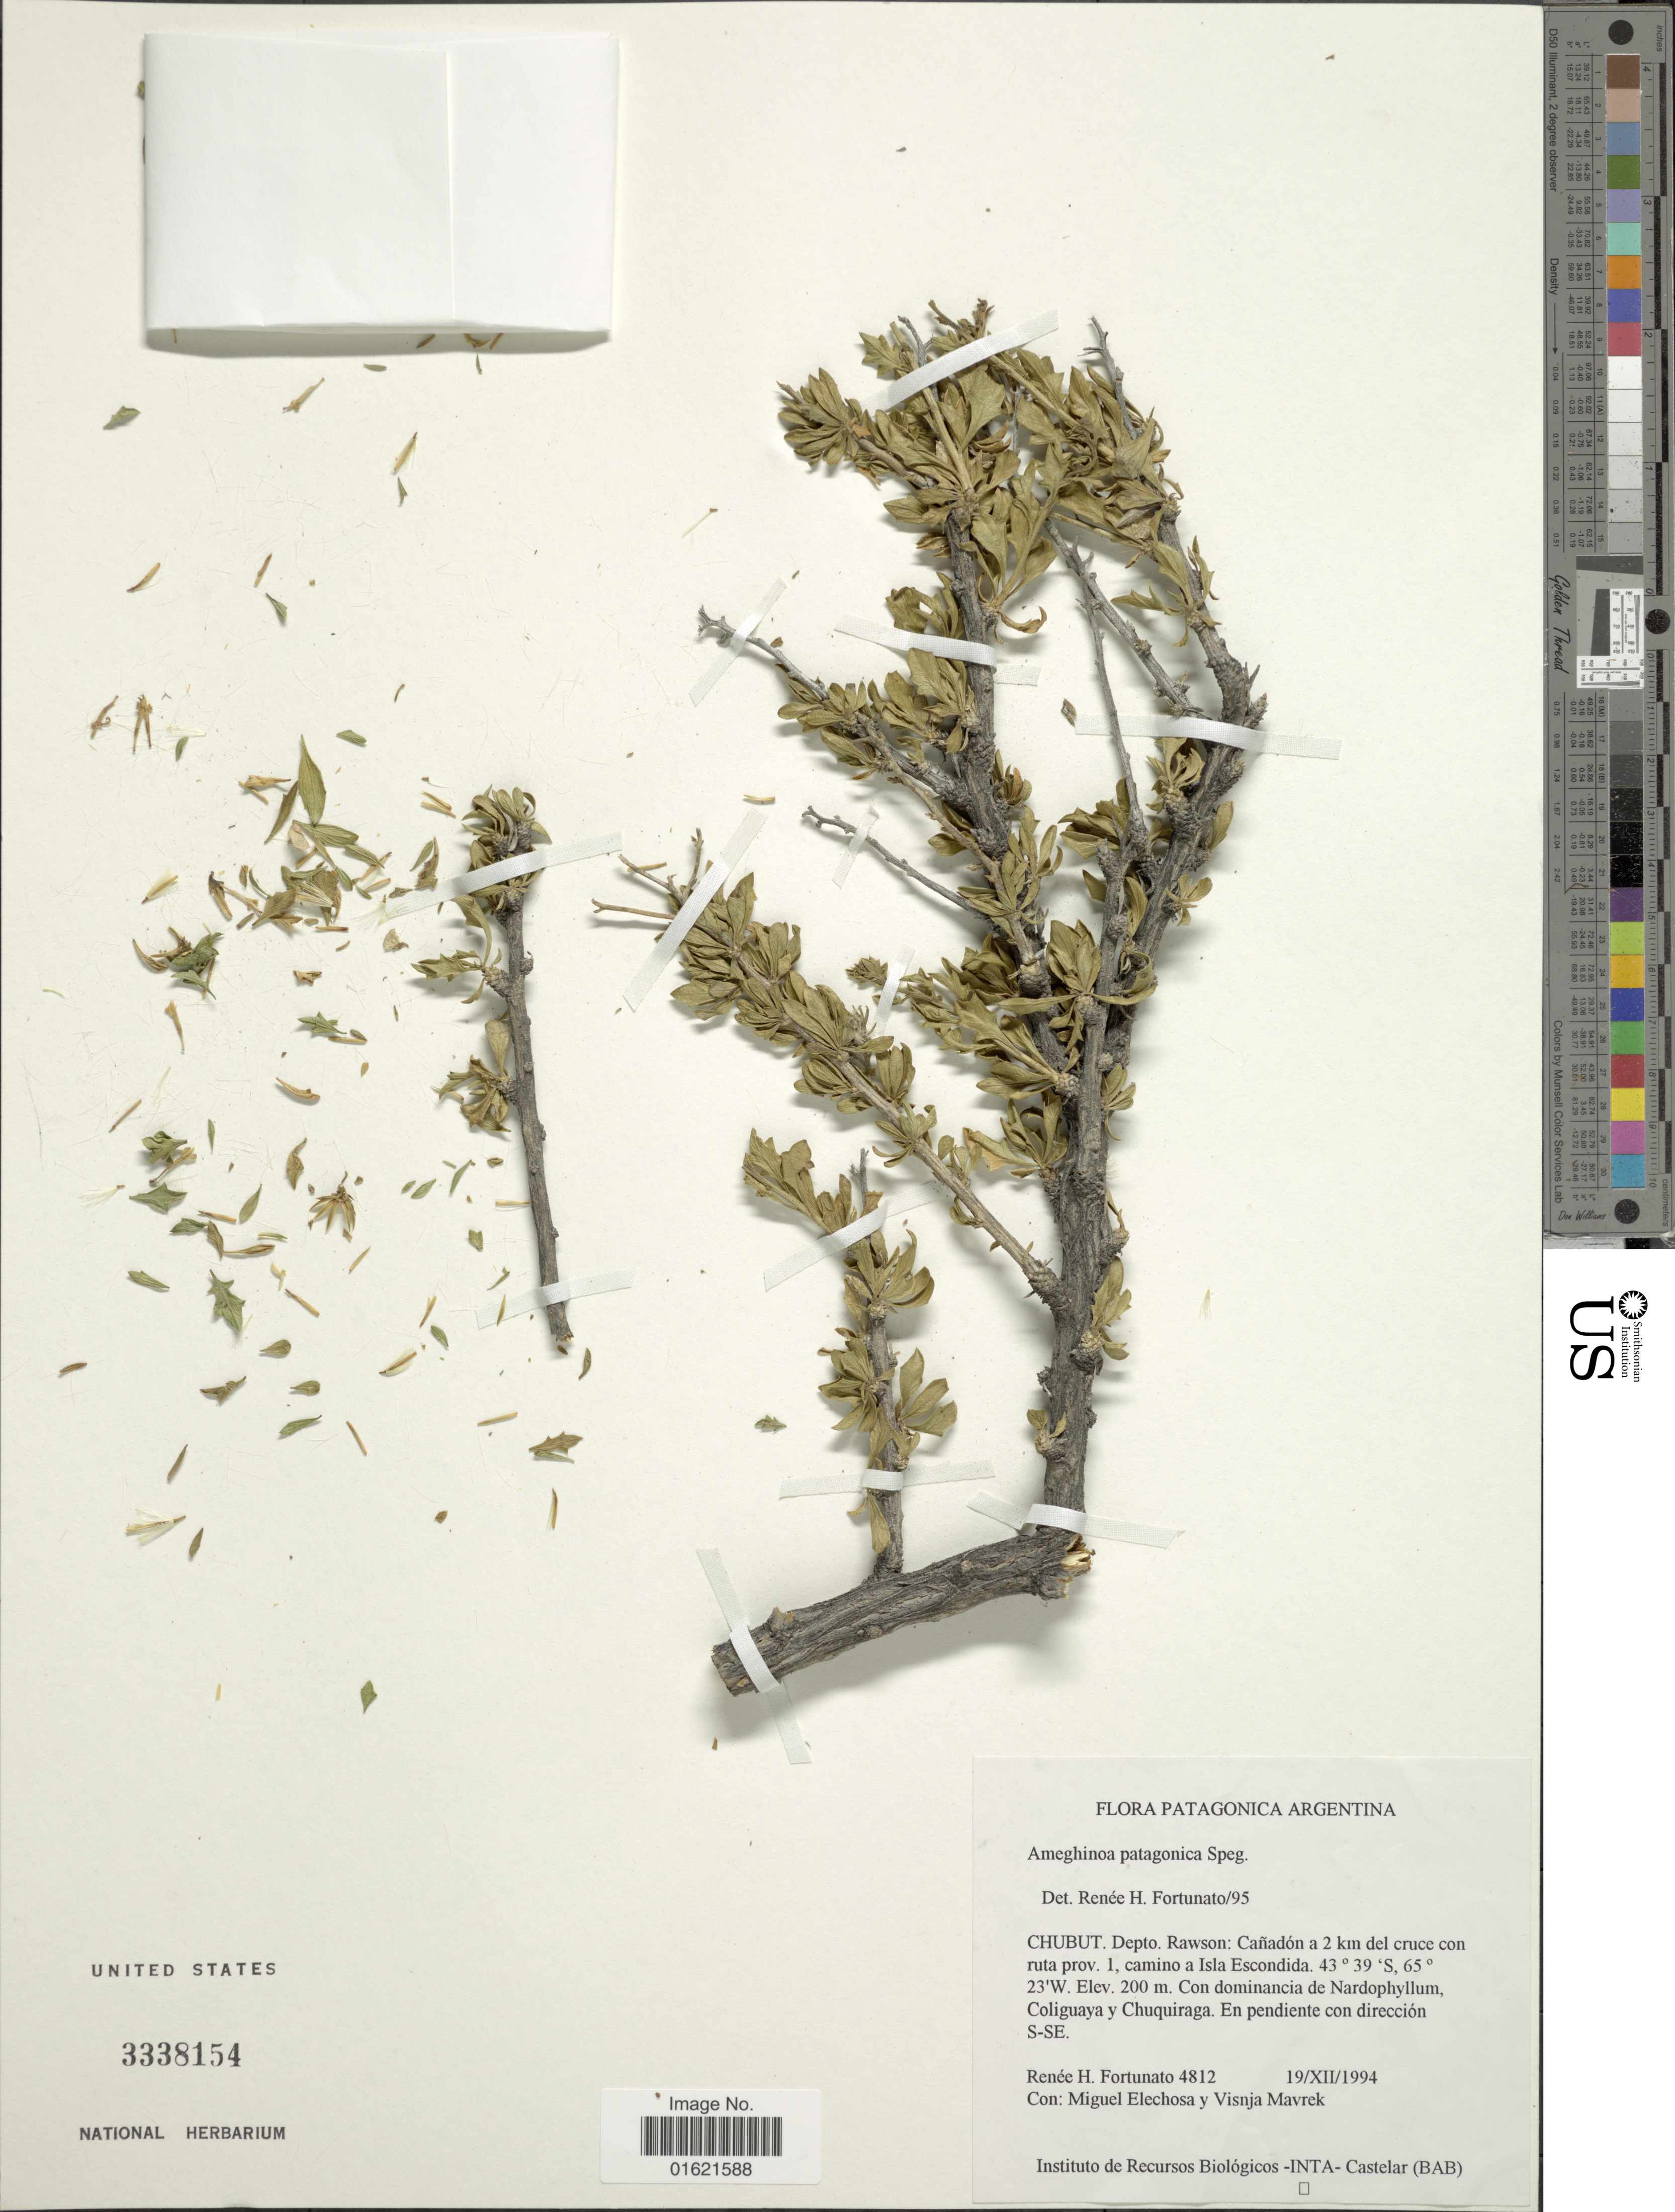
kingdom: Plantae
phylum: Tracheophyta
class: Magnoliopsida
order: Asterales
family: Asteraceae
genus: Ameghinoa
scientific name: Ameghinoa patagonica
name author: Speg.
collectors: R. H. Fortunato, M. Elechosa & V. Mavrek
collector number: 4812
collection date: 1994-12-19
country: Argentina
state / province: Chubut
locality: Depto. Rawson: Canadon a 2 km del cruce con ruta prov. 1, camino a Isla Escondida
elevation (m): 200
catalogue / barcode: US 3338154